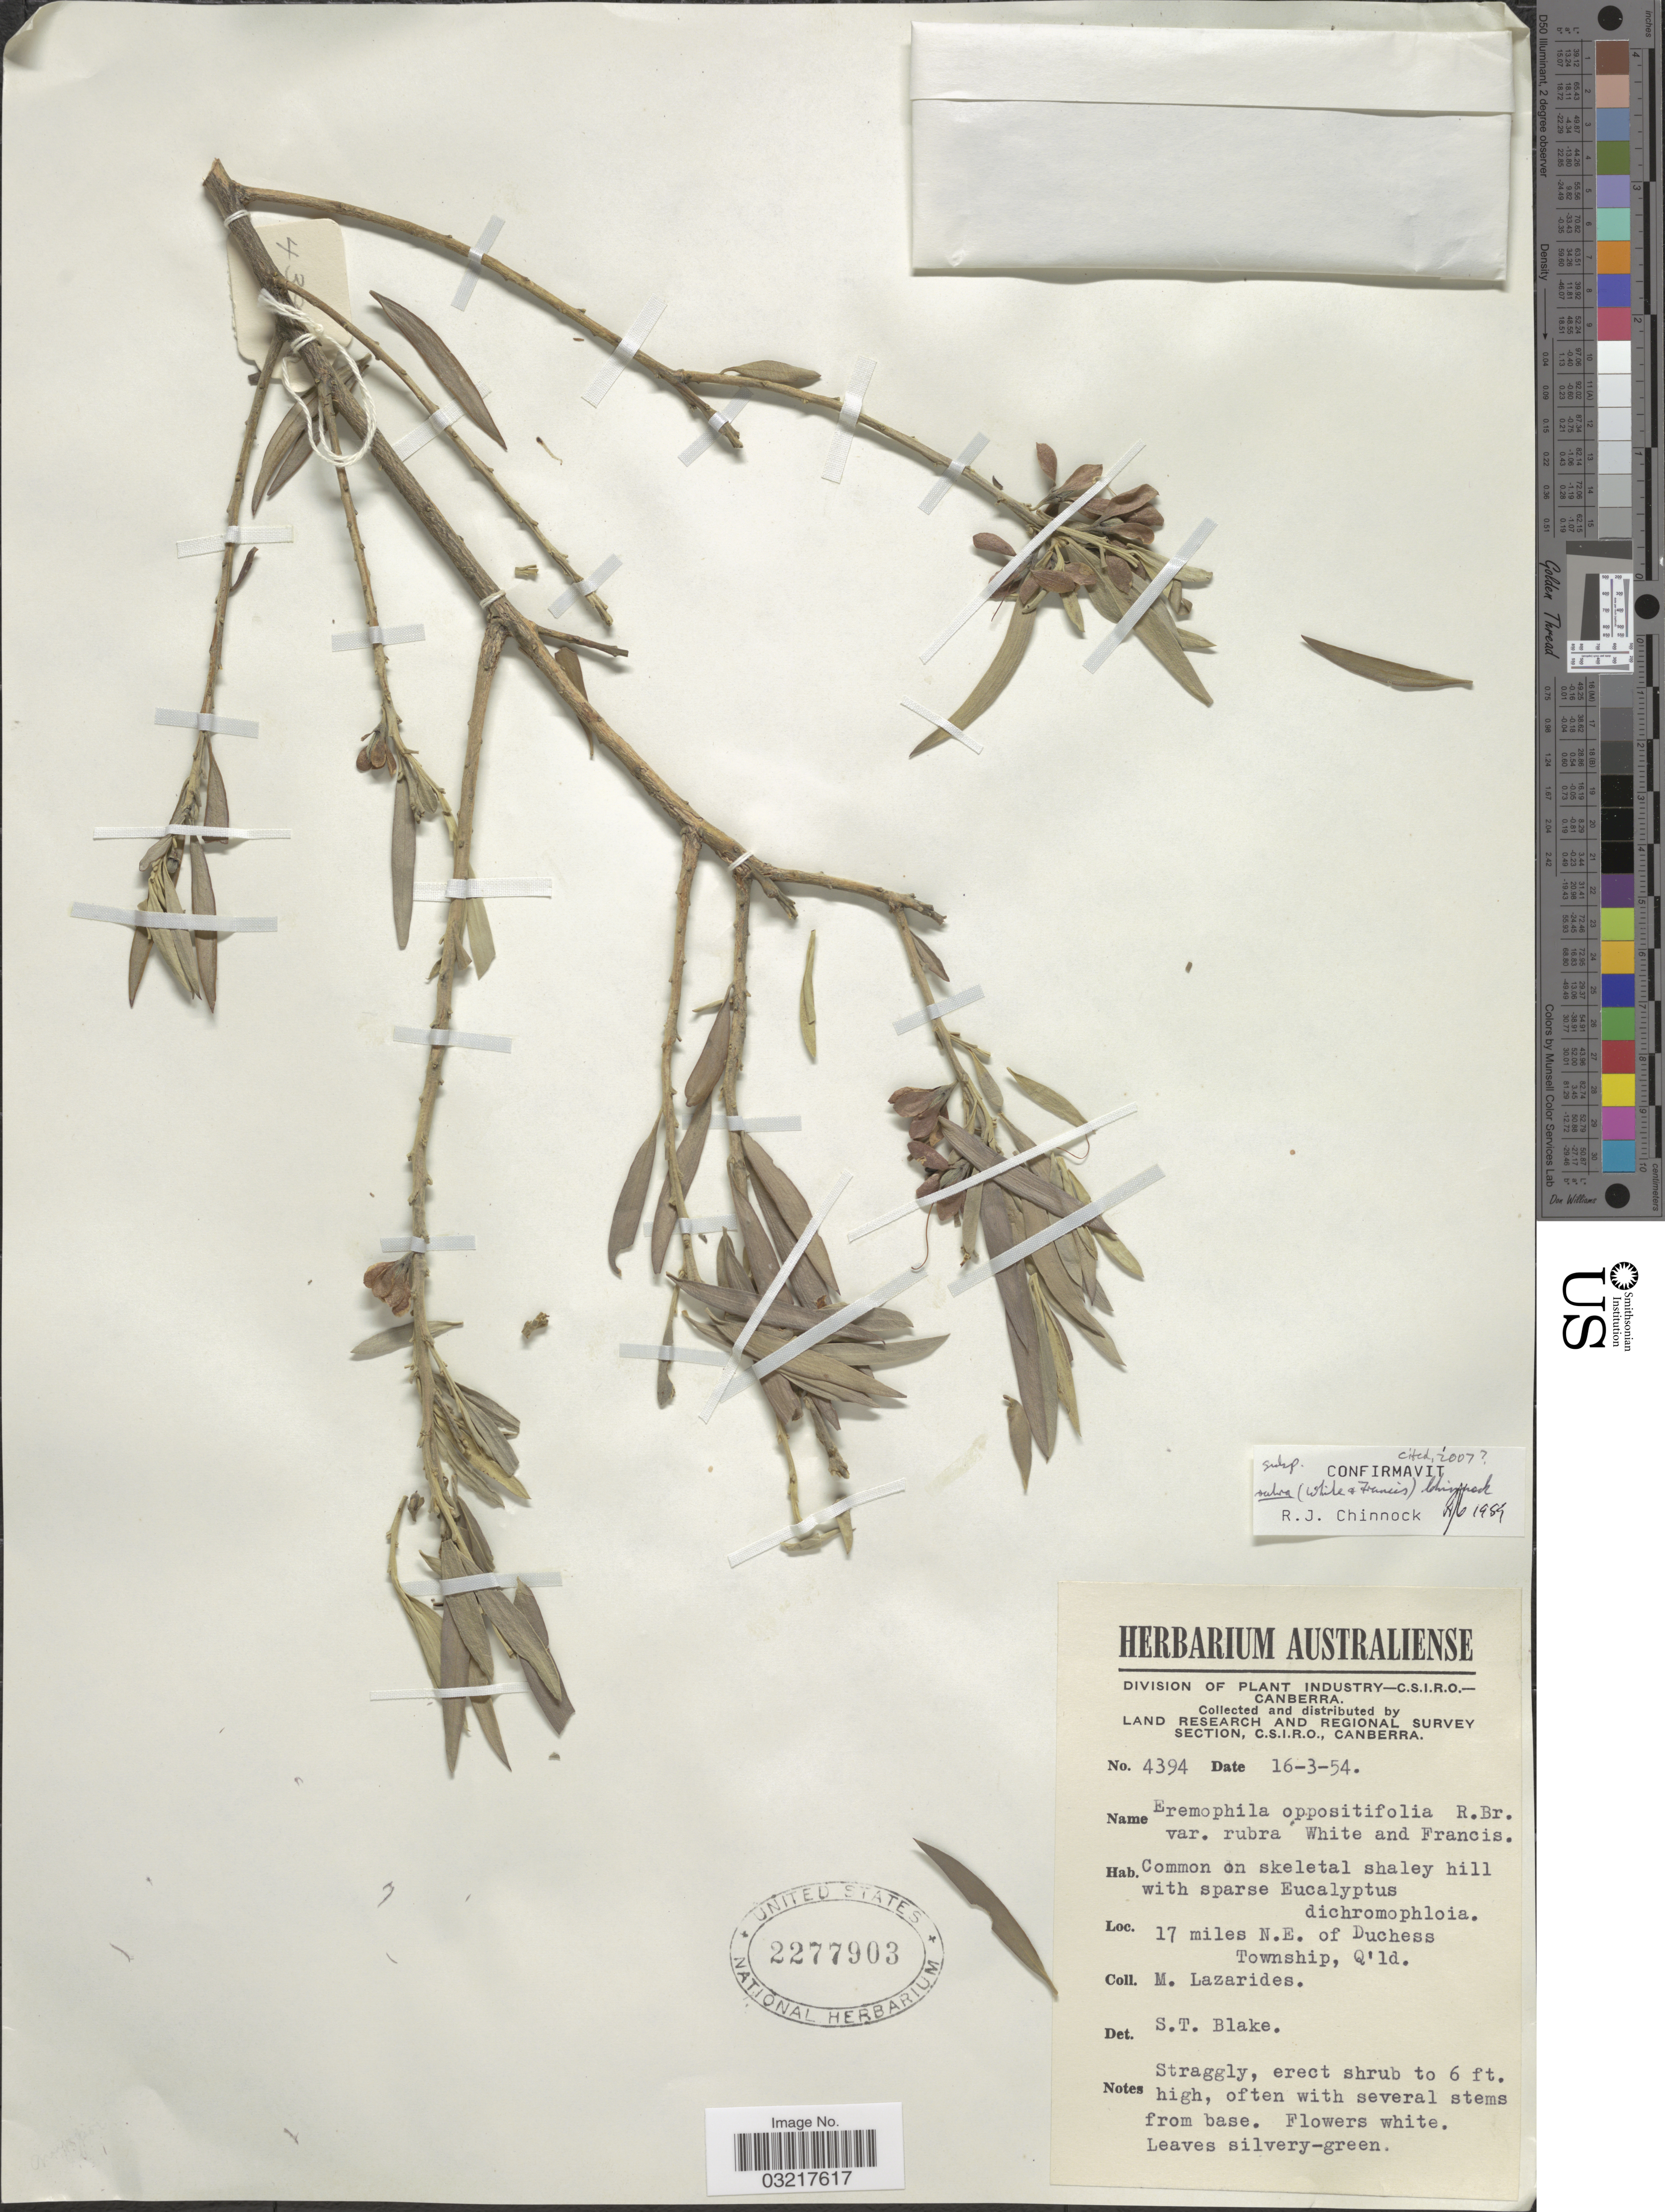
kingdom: Plantae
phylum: Tracheophyta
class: Magnoliopsida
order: Lamiales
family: Scrophulariaceae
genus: Eremophila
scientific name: Eremophila oppositifolia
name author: R. Br.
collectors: M. Lazarides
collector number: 4394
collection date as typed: Transcribed d/m/y: 16/3/54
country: Australia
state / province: Queensland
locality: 17 miles N.E. of Duchess Township, Q' ld.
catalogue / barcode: US 2277903